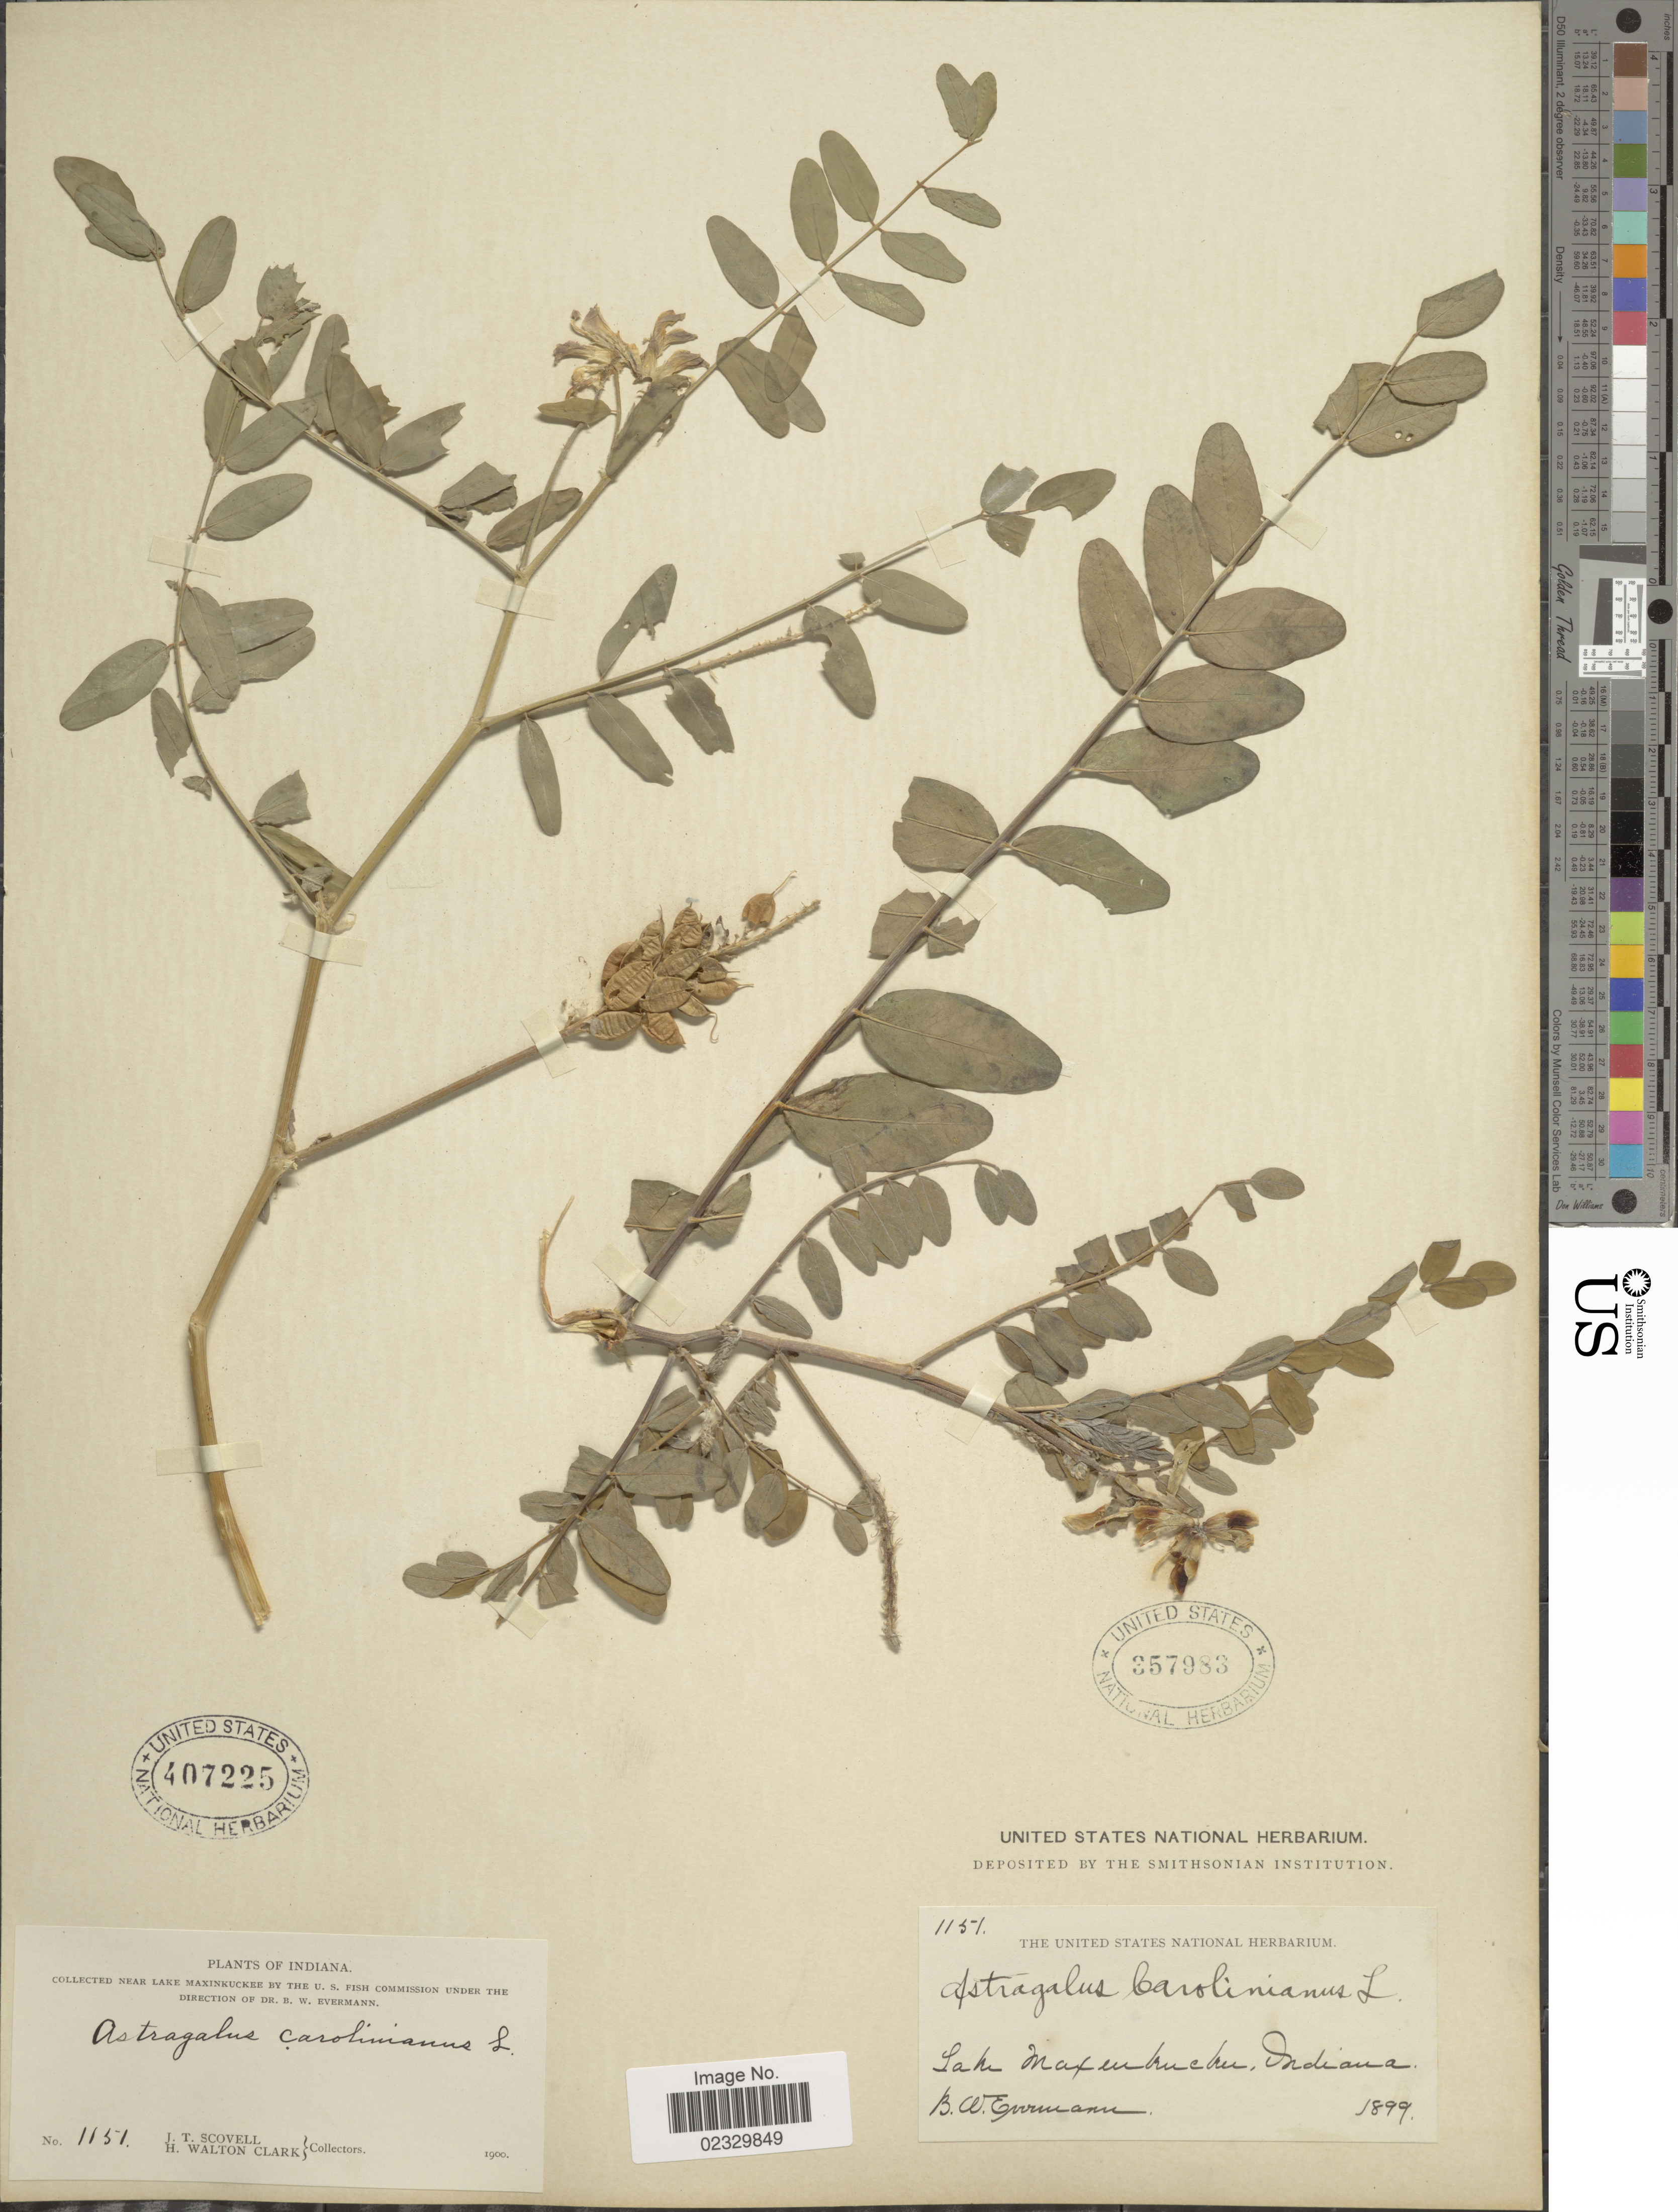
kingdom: Plantae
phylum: Tracheophyta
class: Magnoliopsida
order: Fabales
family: Fabaceae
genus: Astragalus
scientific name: Astragalus canadensis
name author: L.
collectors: B. W. Evermann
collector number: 1151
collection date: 1899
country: United States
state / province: Indiana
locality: Lake Maxinkuckee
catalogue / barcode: US 357983-2